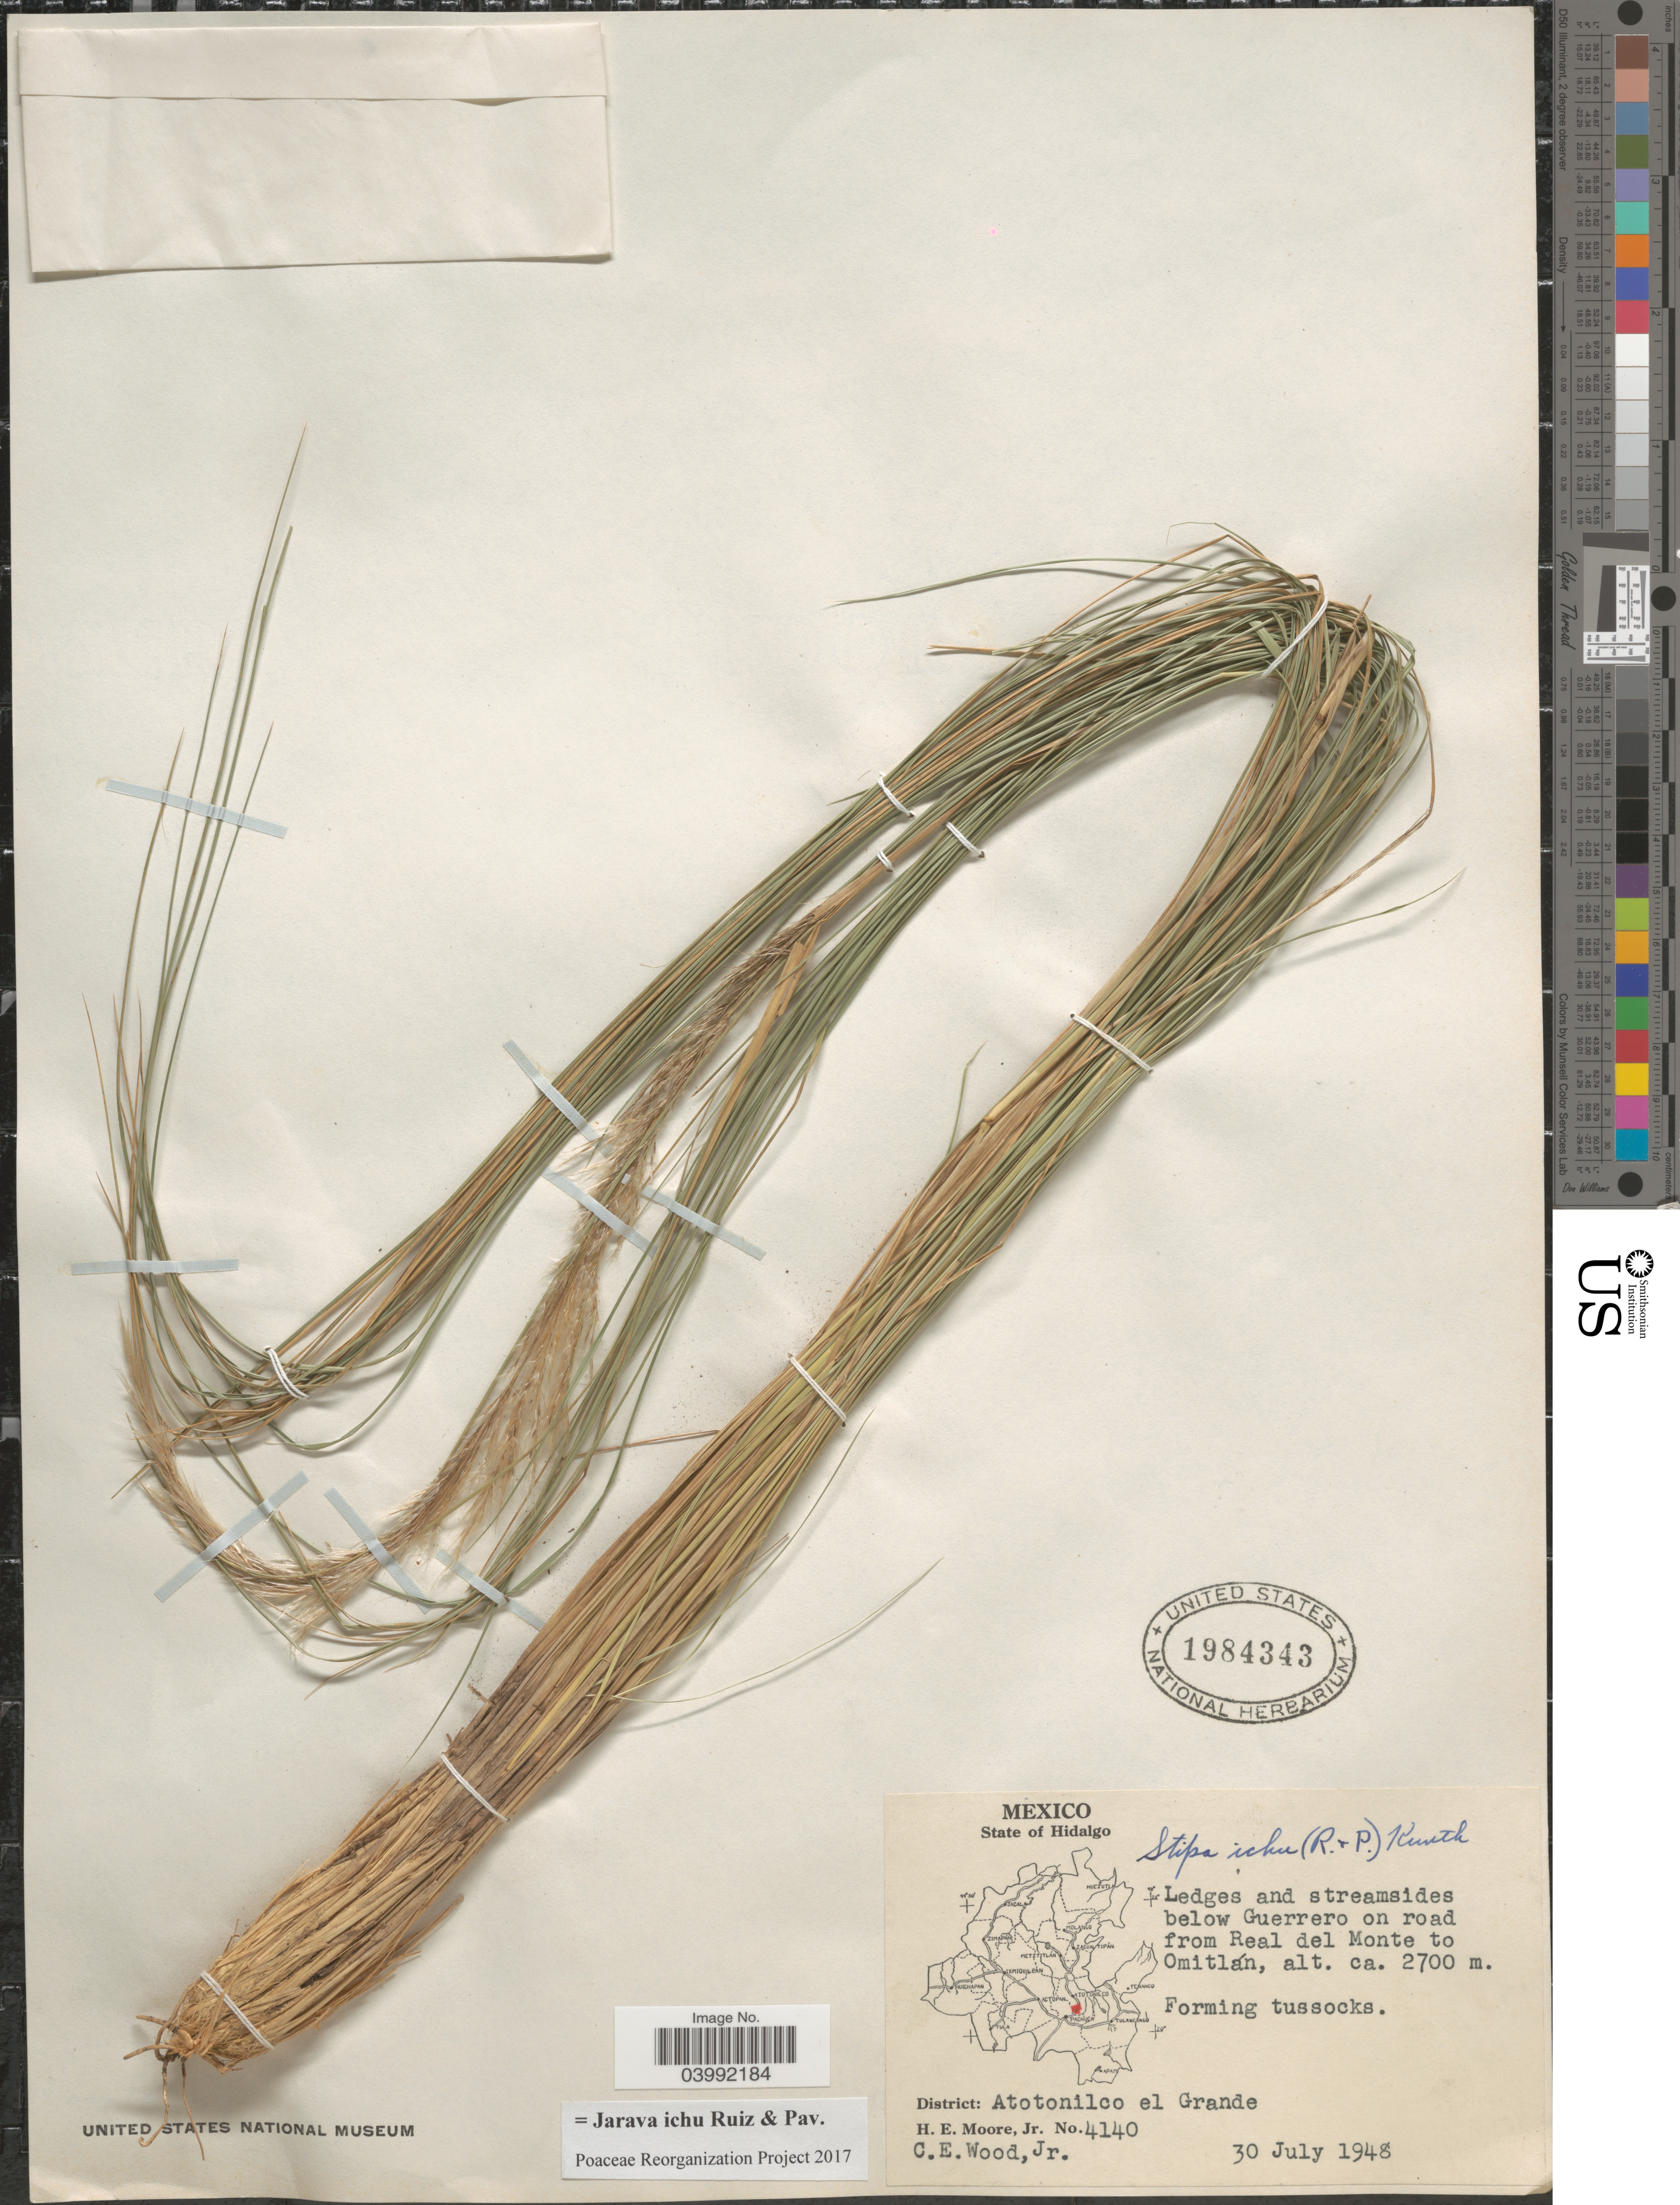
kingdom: Plantae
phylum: Tracheophyta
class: Liliopsida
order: Poales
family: Poaceae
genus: Jarava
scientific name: Jarava ichu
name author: Ruiz & Pav.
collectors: H. Moore & C. Wood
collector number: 4140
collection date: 1948-07-30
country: Mexico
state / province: Hidalgo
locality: Below Guerrero on road from Real del Monte to Omitlán. District: Atotonilco el Grande.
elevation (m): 2700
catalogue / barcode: US 1984343